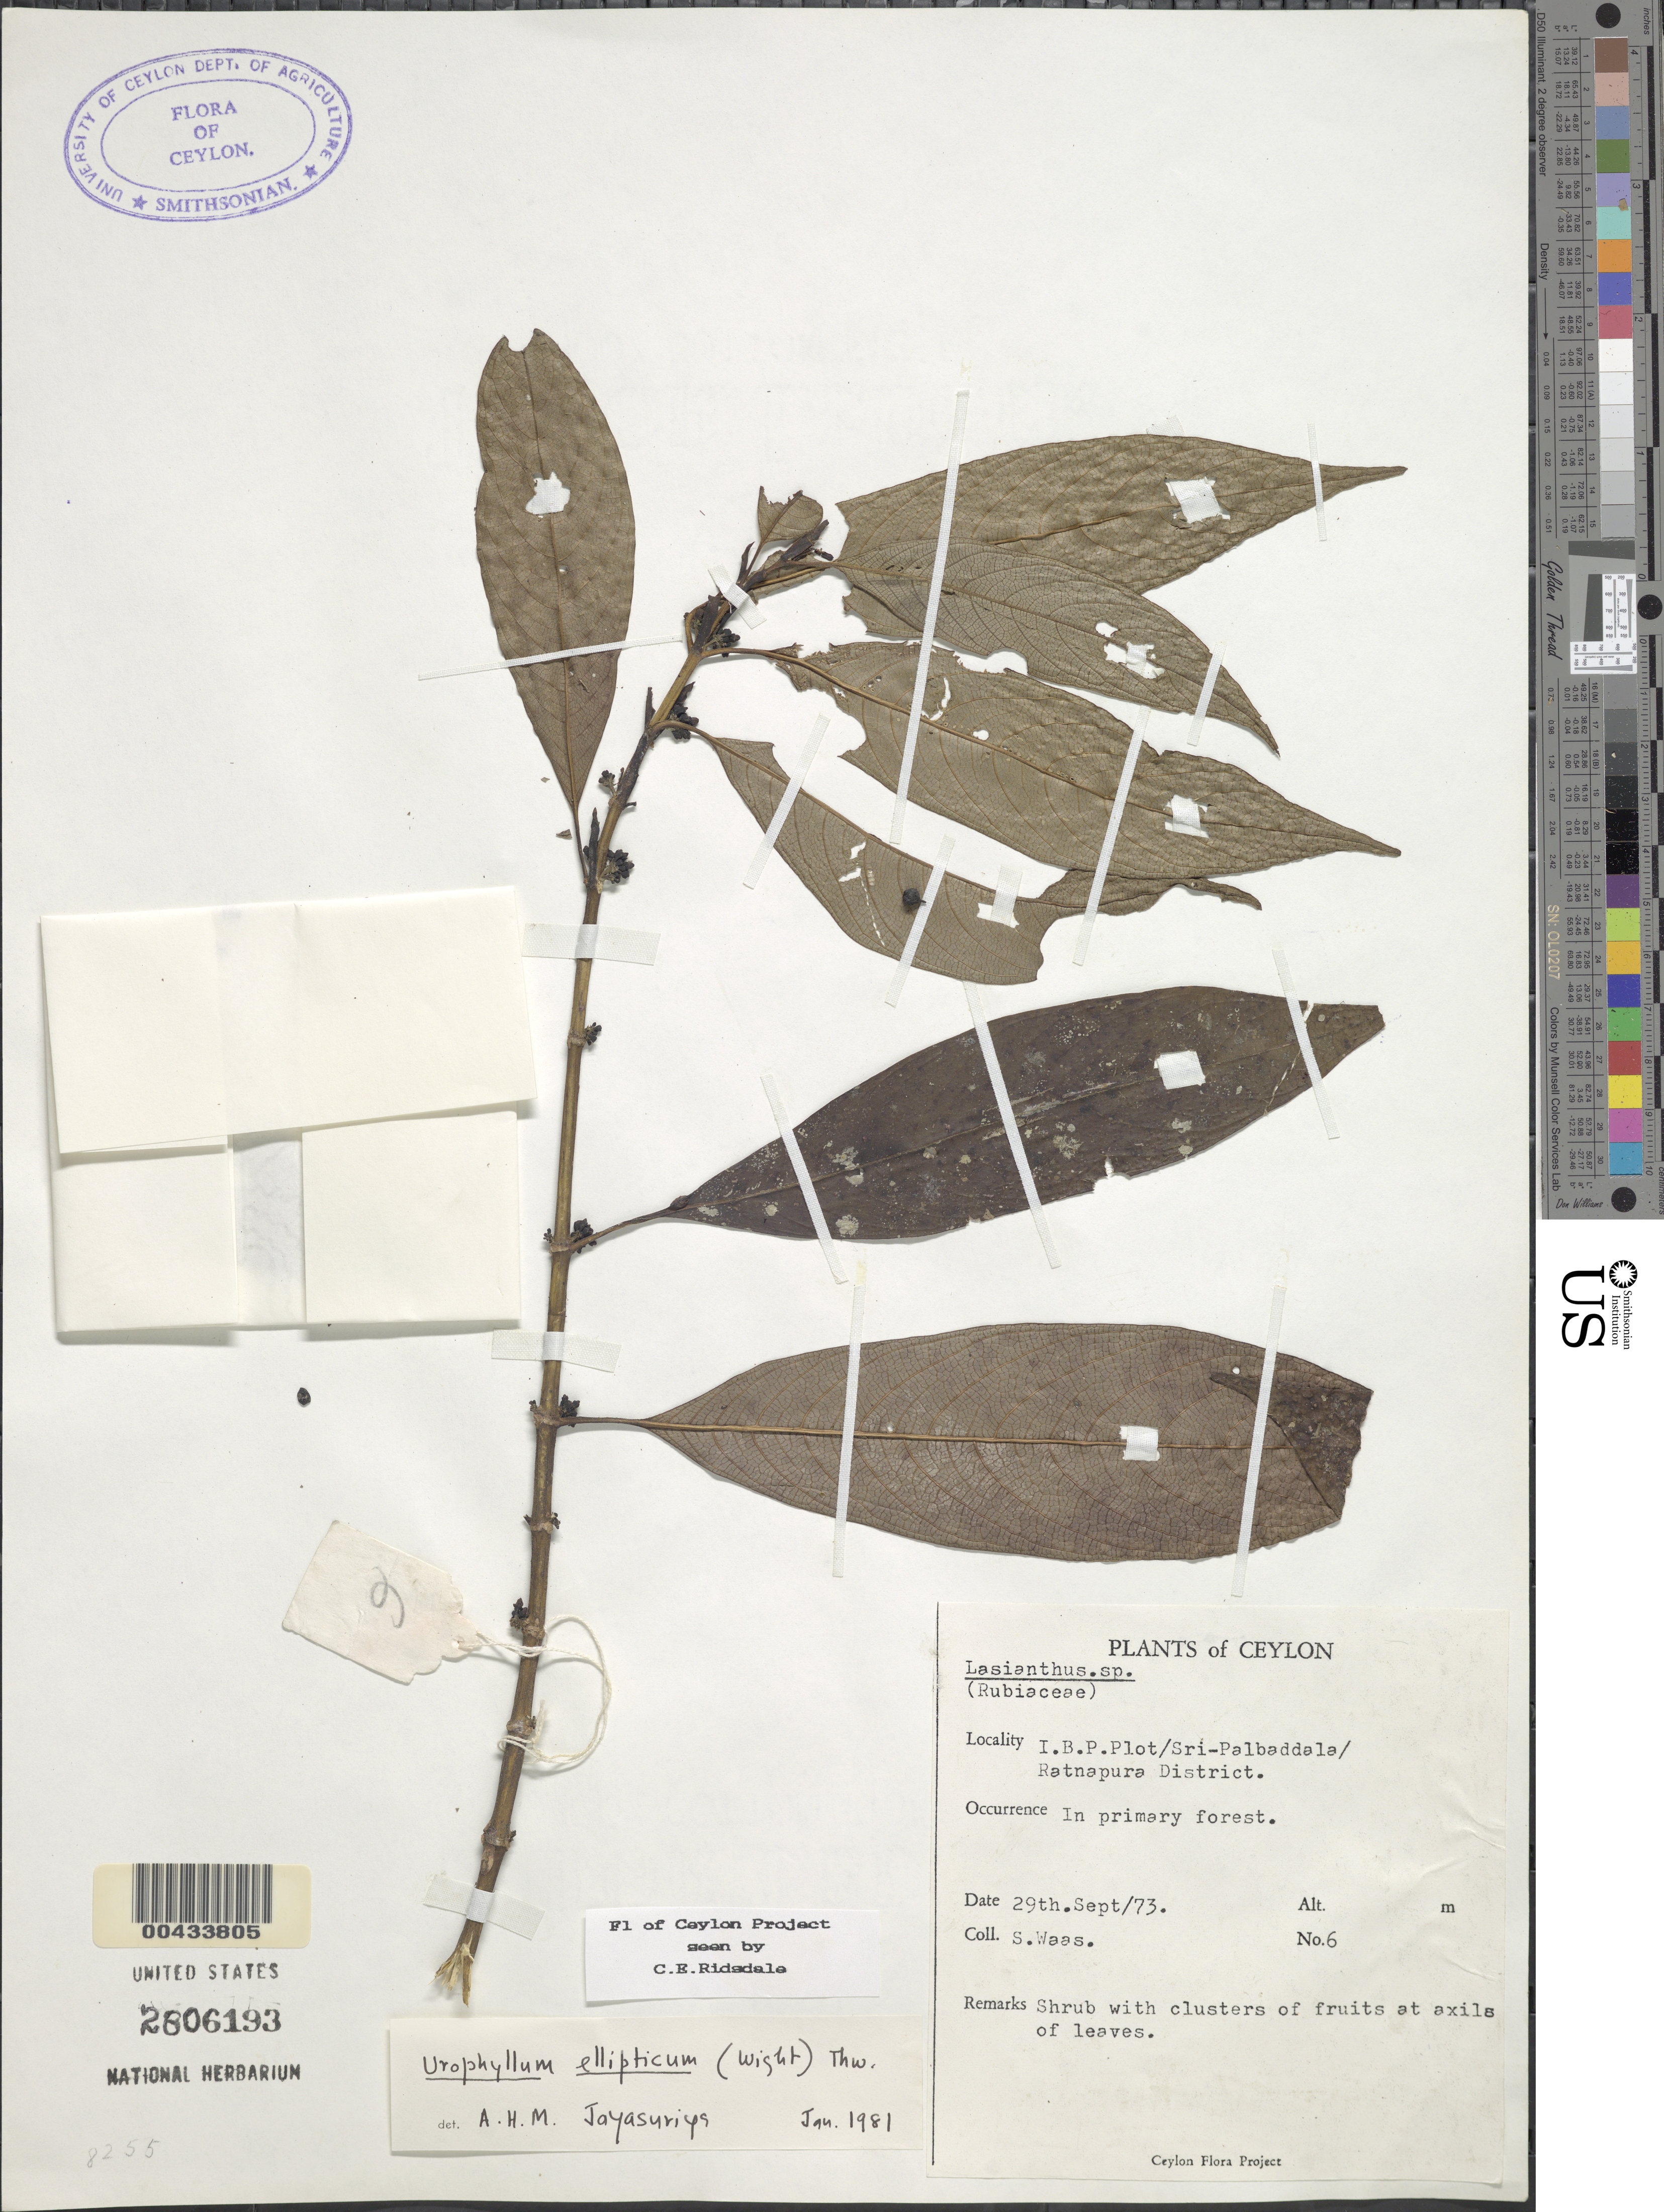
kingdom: Plantae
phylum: Tracheophyta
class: Magnoliopsida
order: Gentianales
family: Rubiaceae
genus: Urophyllum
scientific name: Urophyllum ellipticum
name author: (Wight) Thwaites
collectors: S. Waas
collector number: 6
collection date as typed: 29 Sep 1973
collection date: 1973-09-29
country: Sri Lanka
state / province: Sabaragamuwa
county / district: Ratnapura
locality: IBP Plot, Sri-Palabaddala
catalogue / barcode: US 2806193